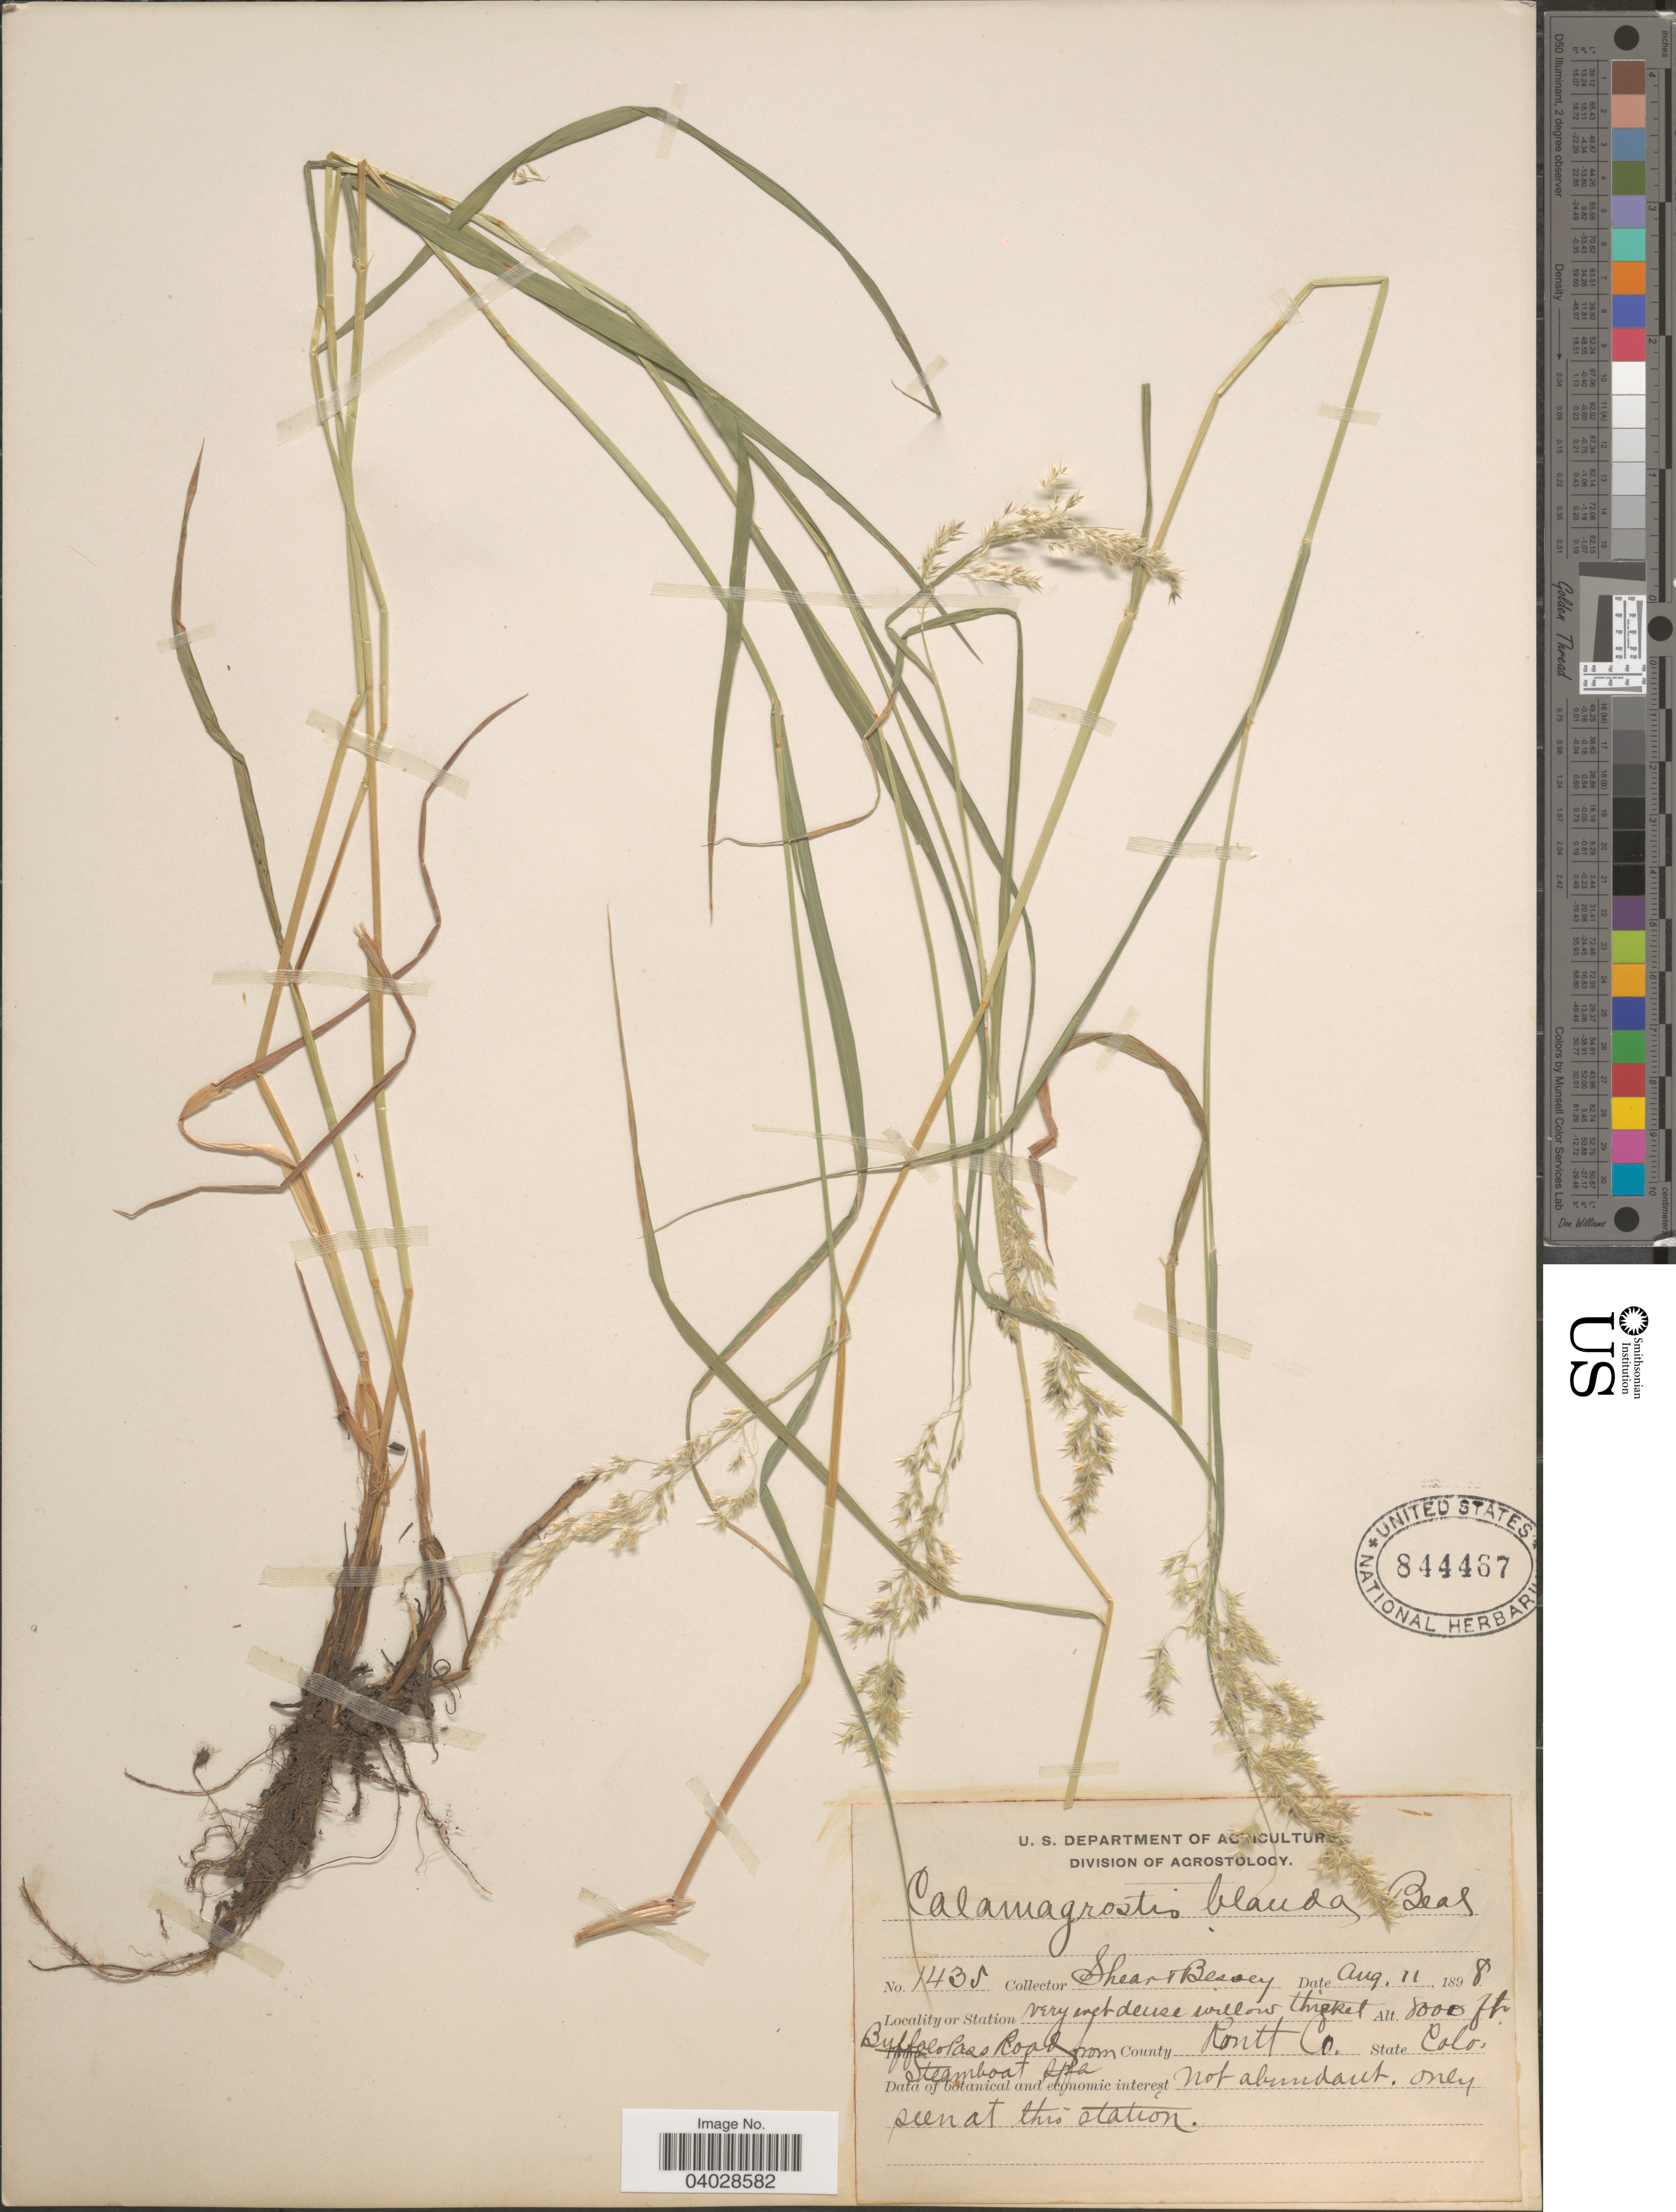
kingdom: Plantae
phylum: Tracheophyta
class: Liliopsida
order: Poales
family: Poaceae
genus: Calamagrostis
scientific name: Calamagrostis canadensis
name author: (Michx.) P. Beauv.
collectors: -- Shear & -. Bessey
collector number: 1435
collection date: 1898-08-11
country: United States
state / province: Colorado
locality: Station very wet dense willow thicket. Buffolo Pass road from Steamboat Spa. County Routt Co.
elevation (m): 2438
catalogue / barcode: US 844467